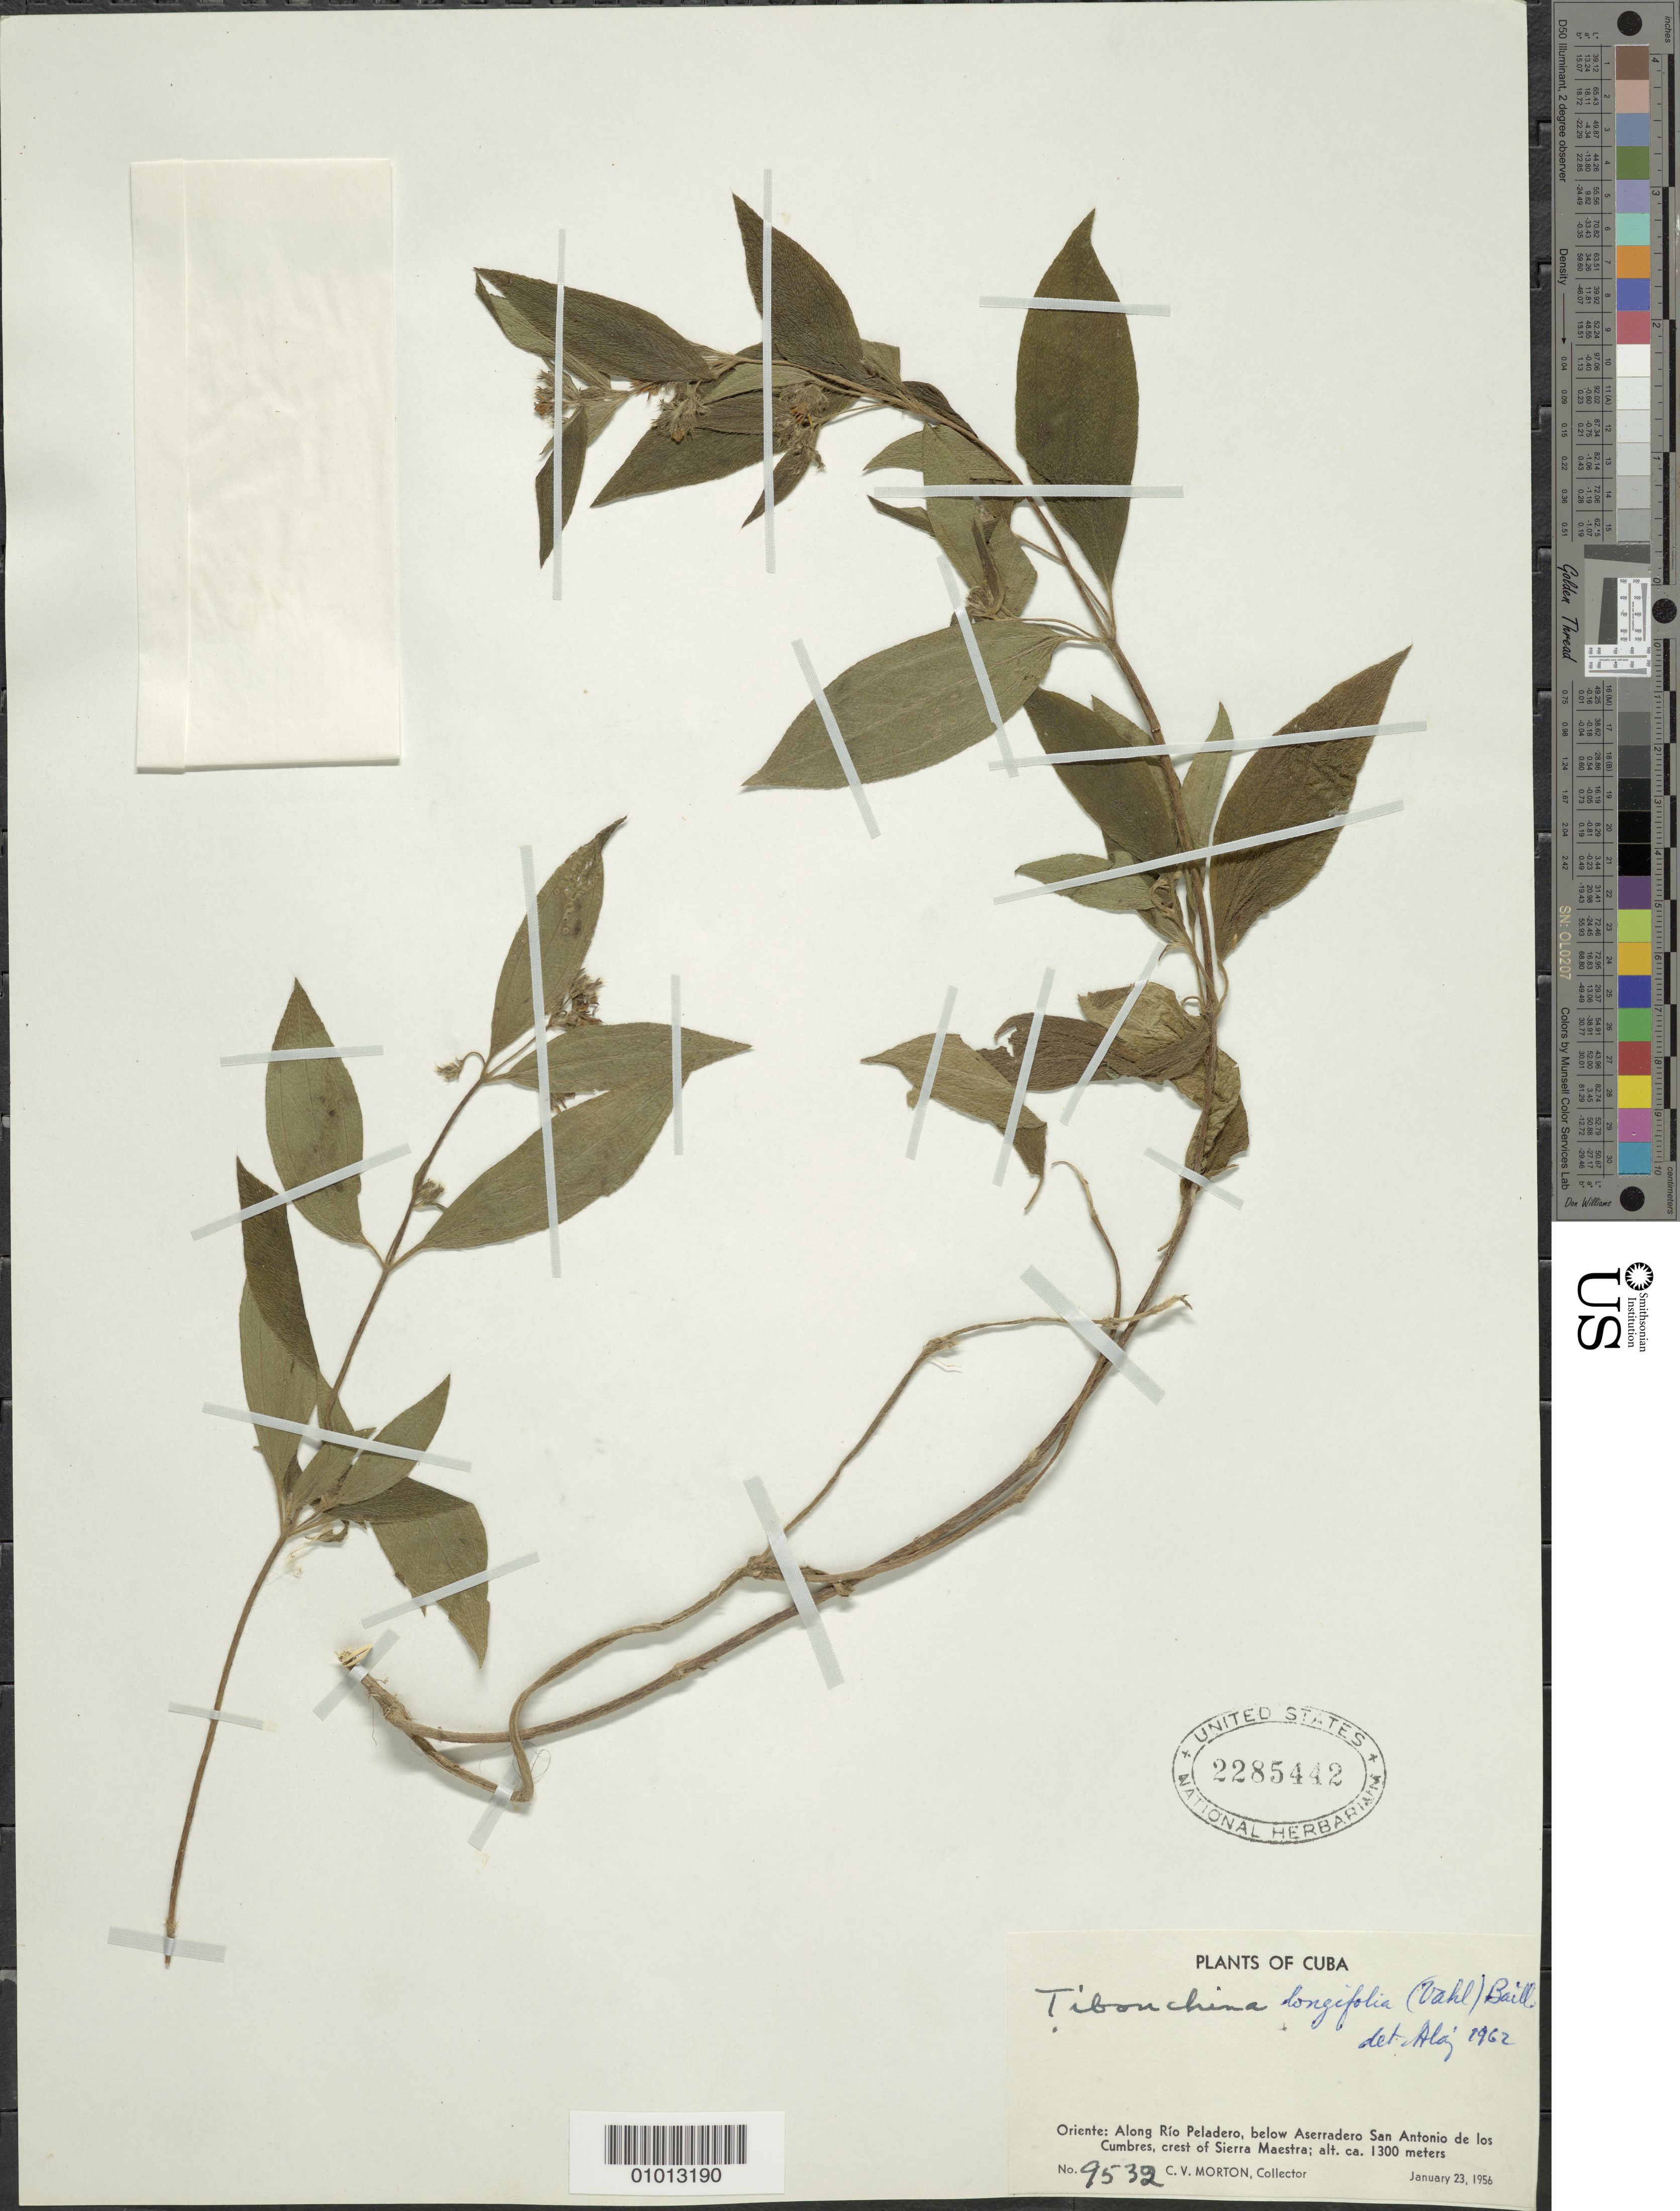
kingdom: Plantae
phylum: Tracheophyta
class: Magnoliopsida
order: Myrtales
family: Melastomataceae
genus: Chaetogastra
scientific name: Chaetogastra longifolia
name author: (Vahl) DC.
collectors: C. V. Morton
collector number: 9532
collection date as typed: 23 Jan 1956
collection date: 1956-01-23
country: Cuba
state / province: Granma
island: Cuba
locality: Along Río Peladero, below Asseradero San Antonio de los Cumbres, crest of Sierra Maestra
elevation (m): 1300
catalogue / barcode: US 2285442